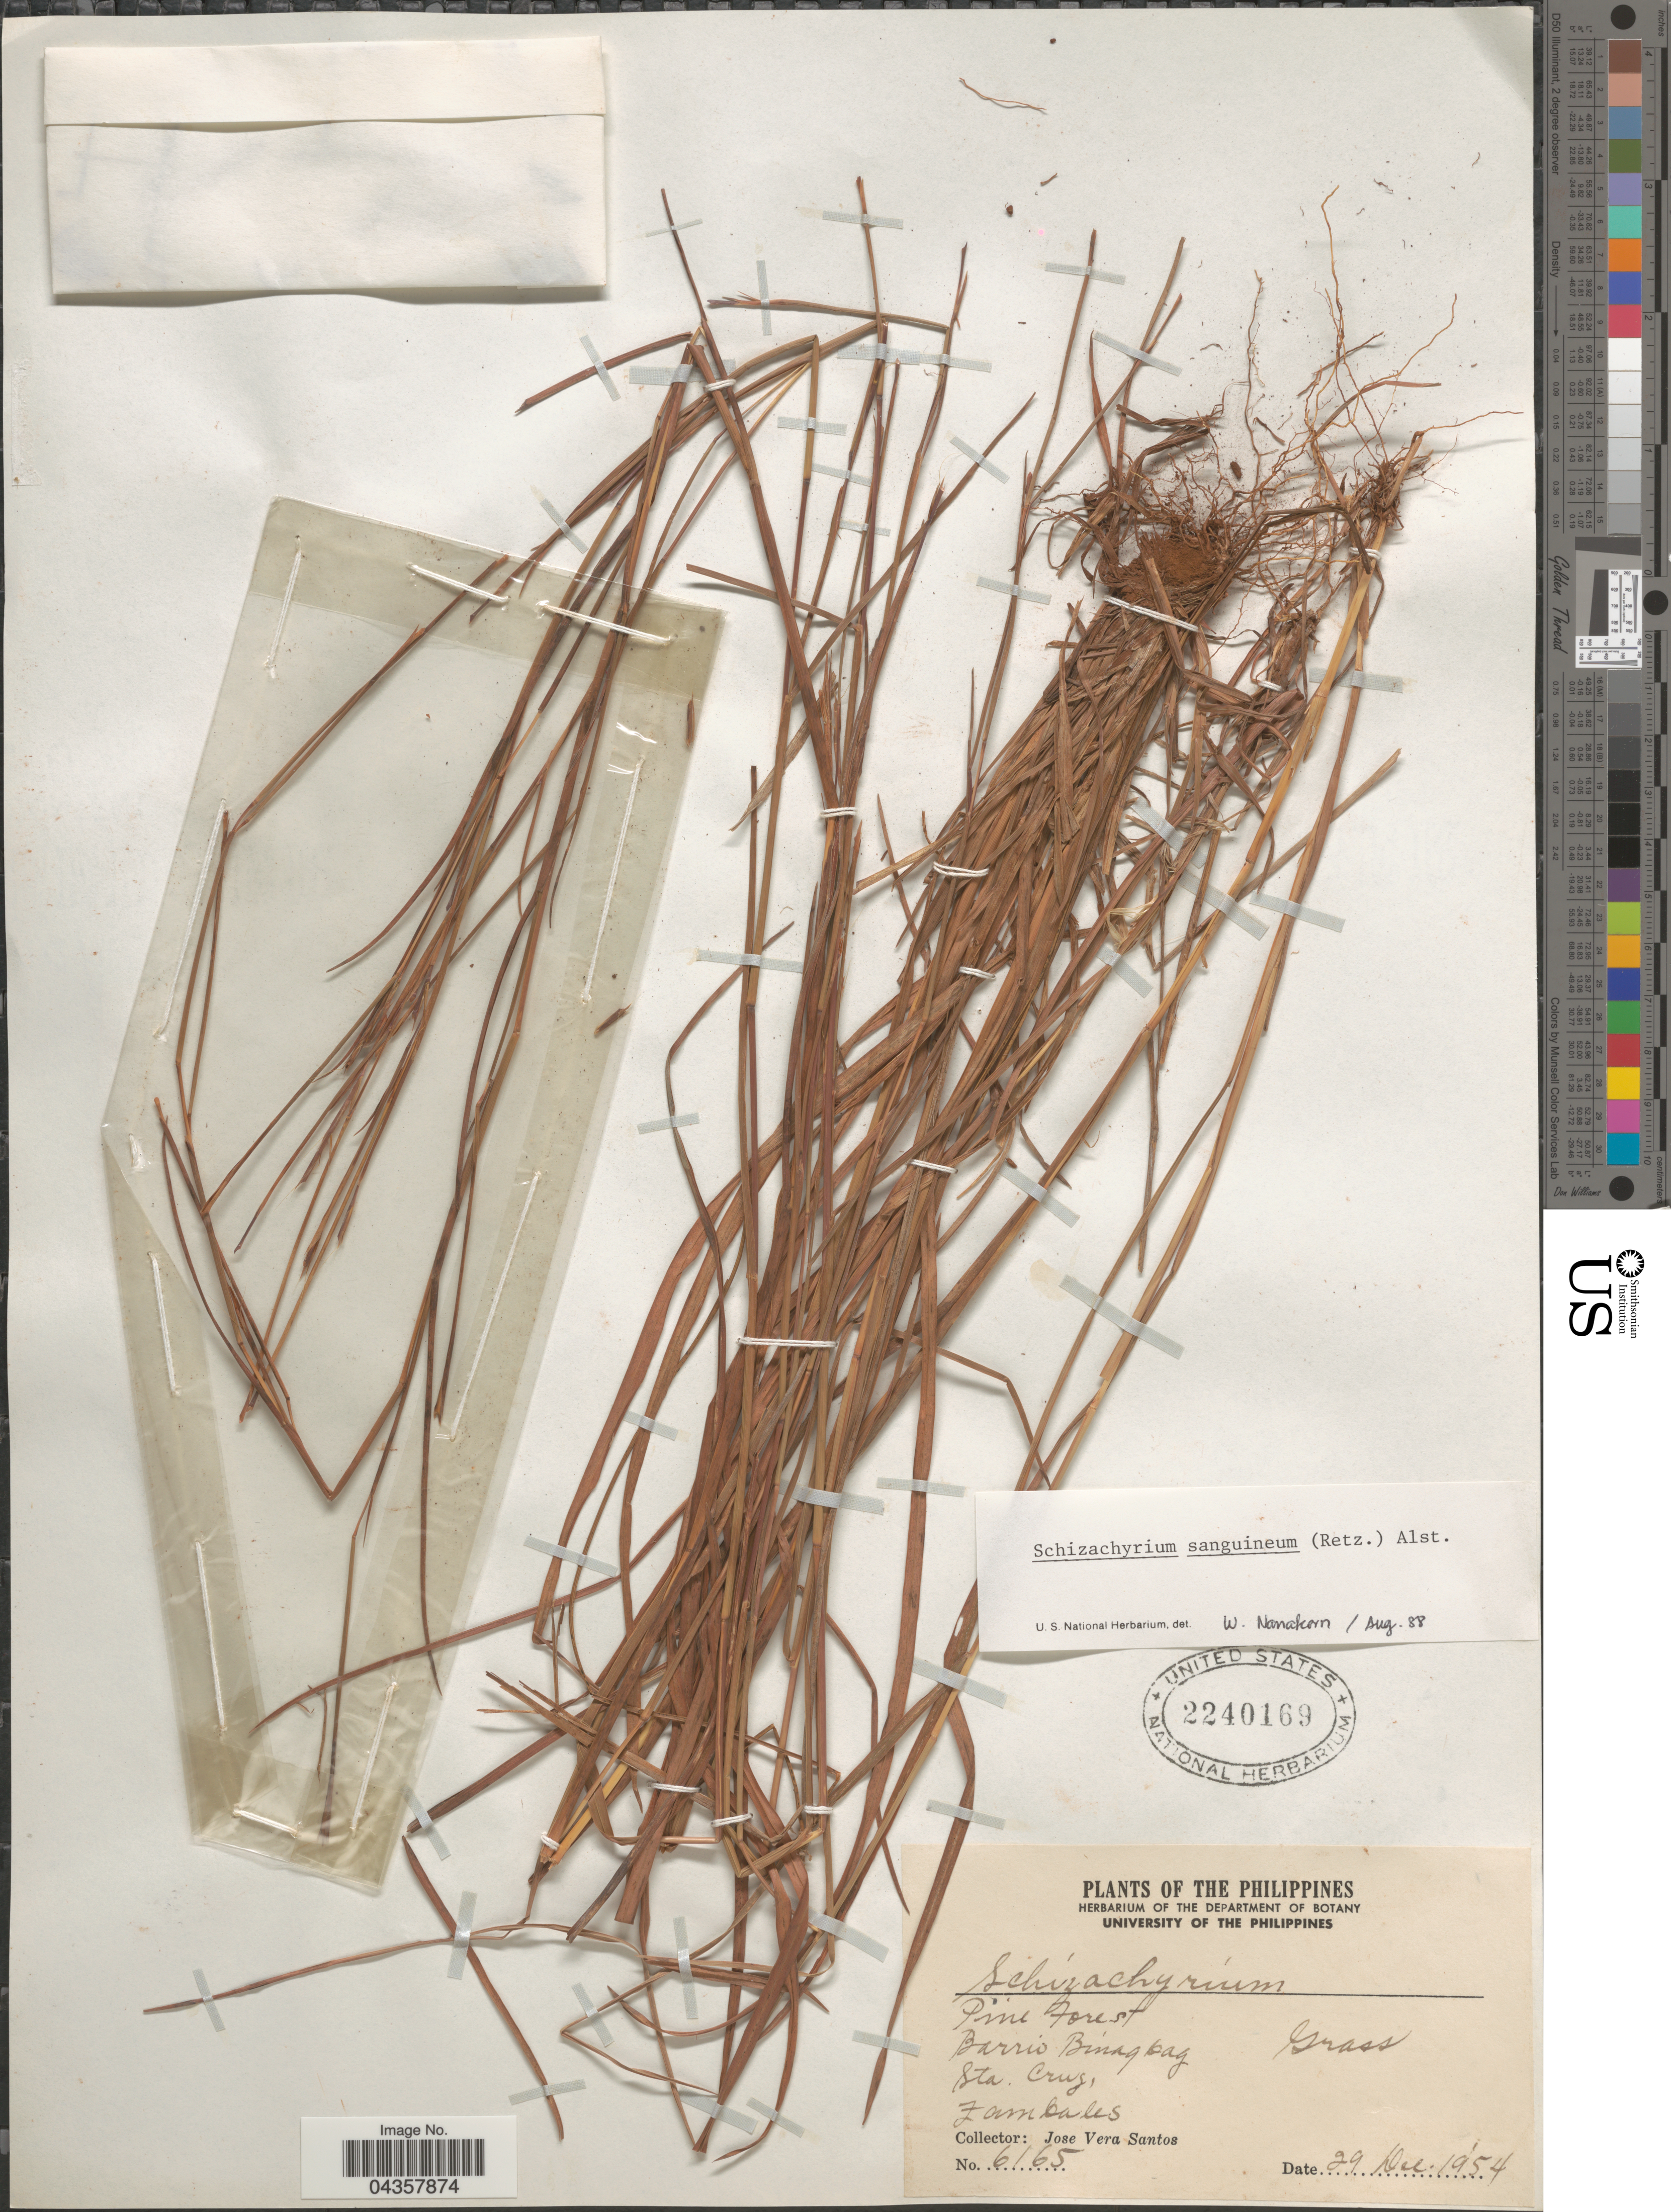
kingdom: Plantae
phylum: Tracheophyta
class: Liliopsida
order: Poales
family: Poaceae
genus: Schizachyrium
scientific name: Schizachyrium sanguineum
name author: (Retz.) Alston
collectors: J. V. Santos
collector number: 6165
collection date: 1954-12-29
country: Philippines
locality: Pine Forest. Barrio Binagbag. Sta. Cruz, Zambales.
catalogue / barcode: US 2240169